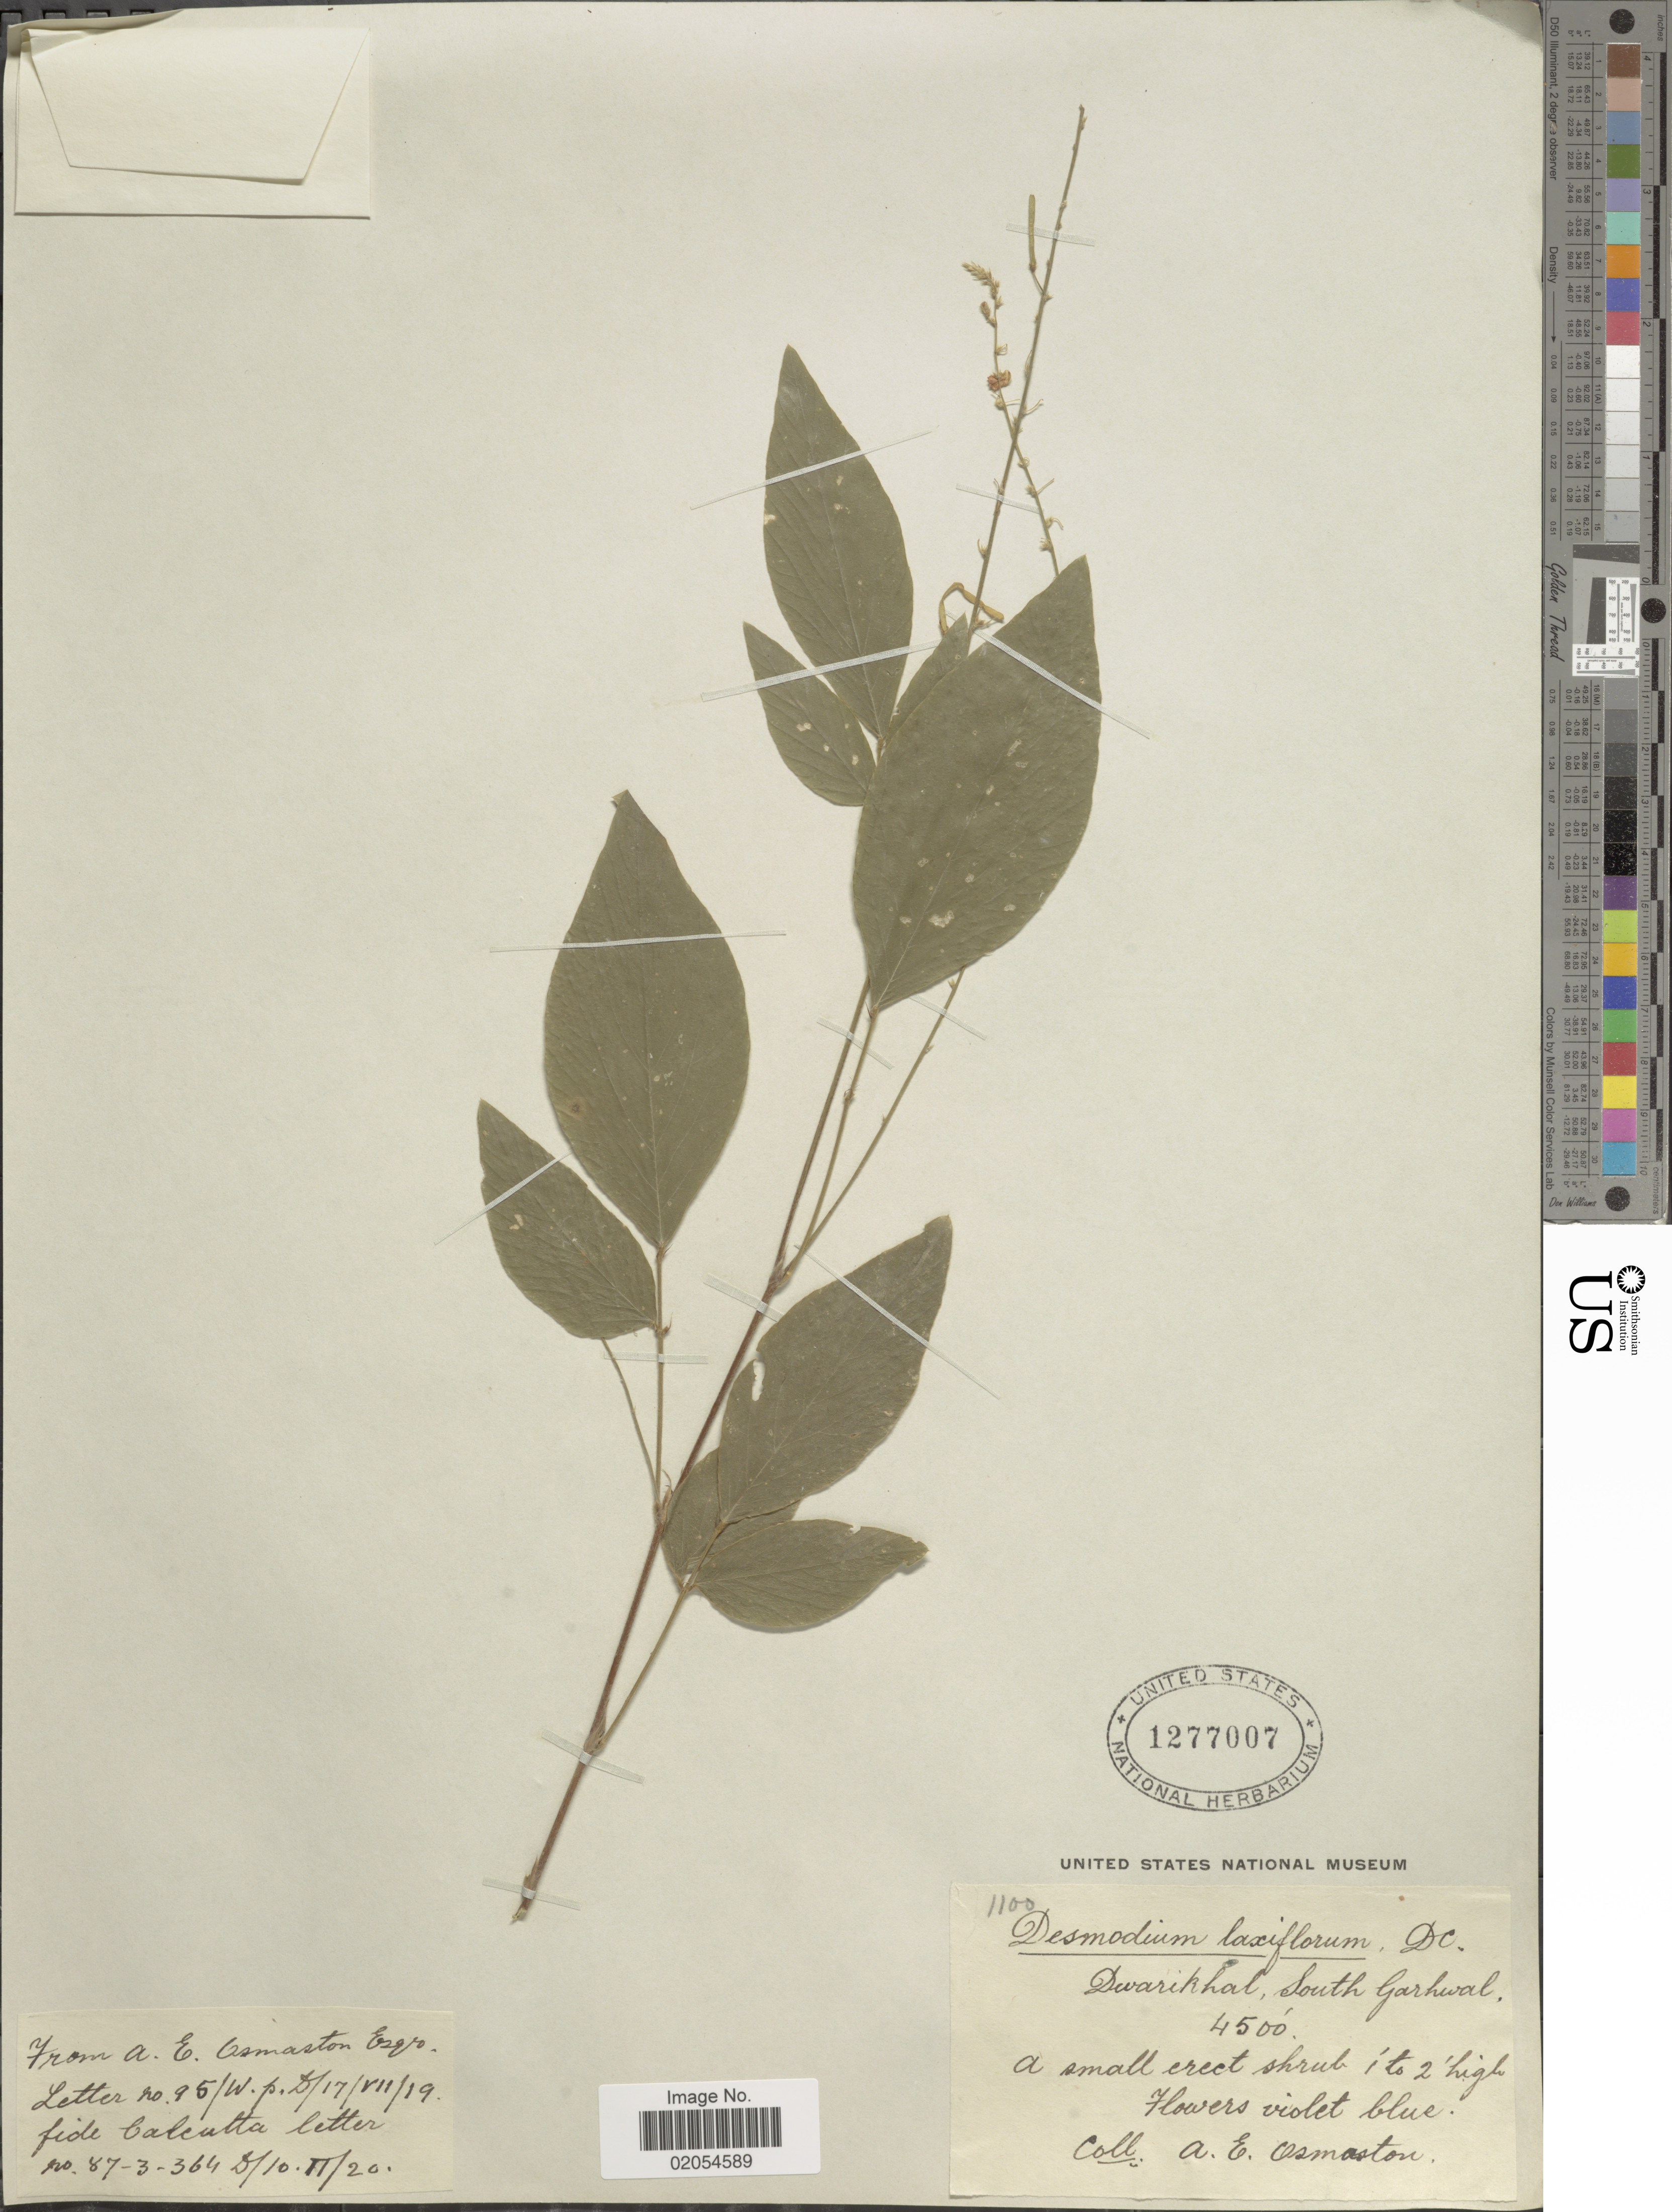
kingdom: Plantae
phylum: Tracheophyta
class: Magnoliopsida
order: Fabales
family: Fabaceae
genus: Desmodium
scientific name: Desmodium laxiflorum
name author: DC.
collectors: A. Osmaston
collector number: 1100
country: India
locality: Dwarikhal, South Garwhal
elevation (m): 1372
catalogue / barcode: US 1277007